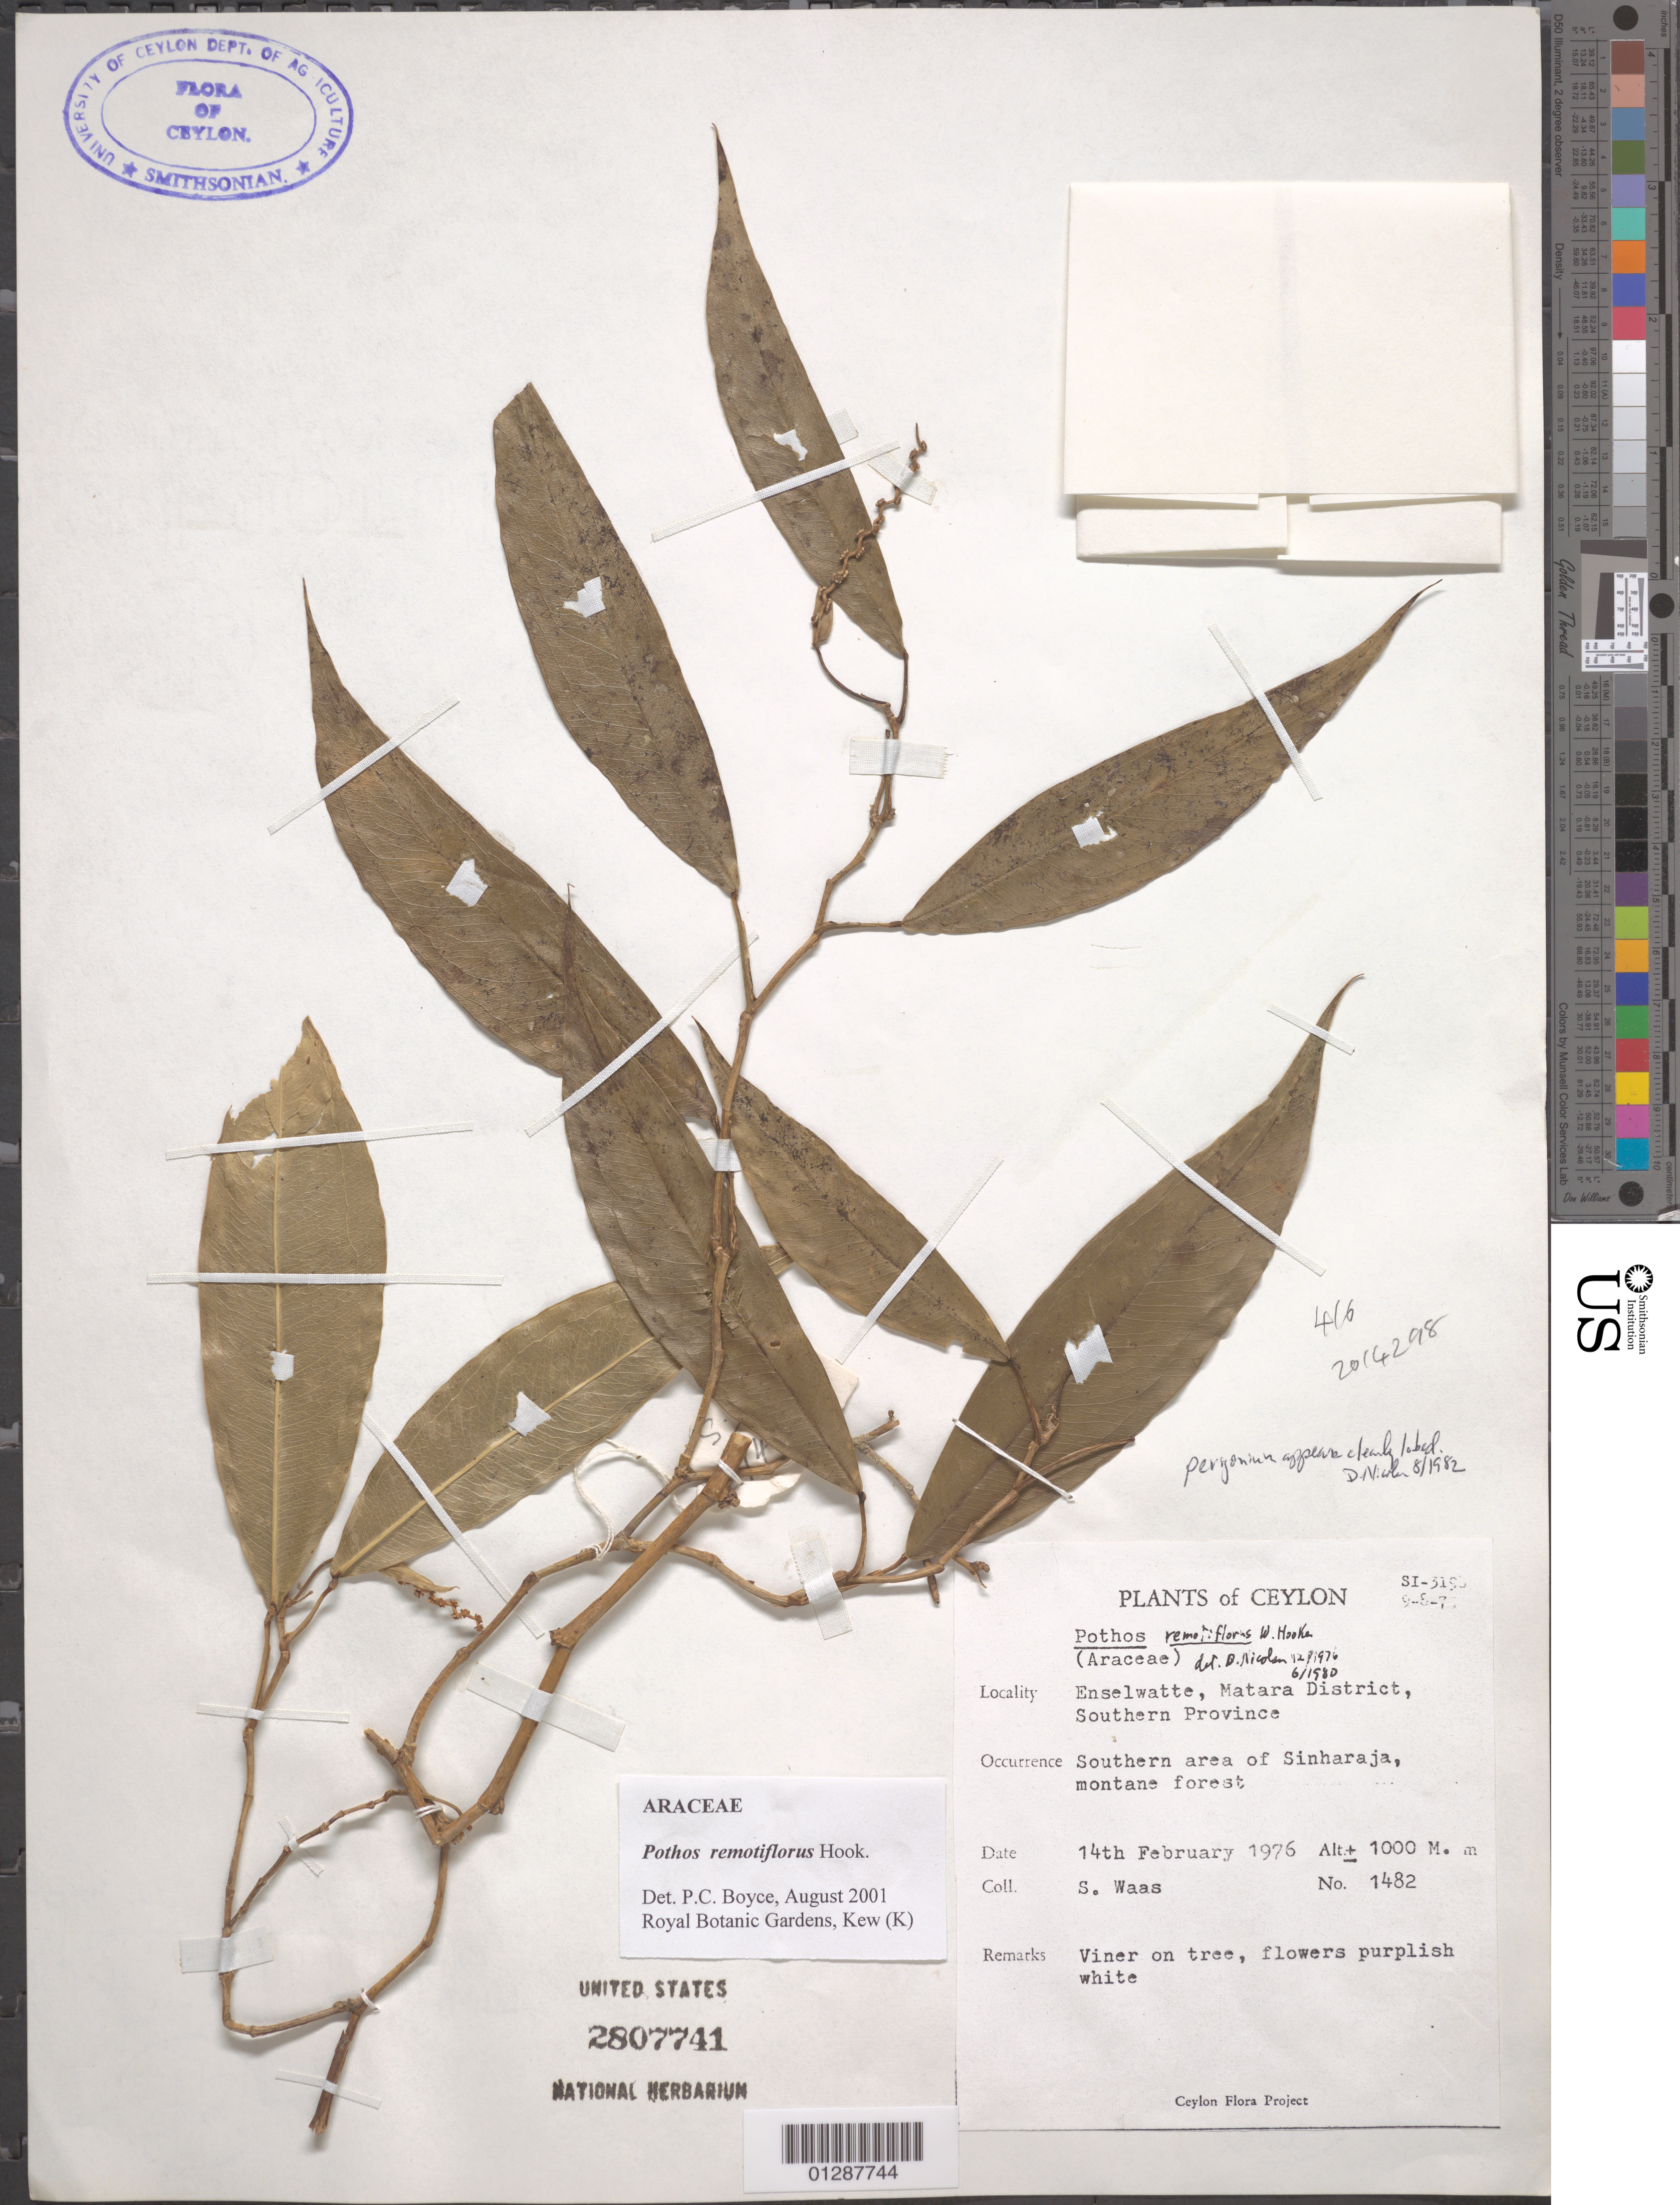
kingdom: Plantae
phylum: Tracheophyta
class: Liliopsida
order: Alismatales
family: Araceae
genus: Pothos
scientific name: Pothos remotiflorus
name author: Hook.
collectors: S. Waas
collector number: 1482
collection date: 1976-02-14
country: Sri Lanka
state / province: Southern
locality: Ceylon. Enselwatte, Matara District. Southern area of Sinharaja.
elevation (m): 1000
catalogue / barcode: US 2807741